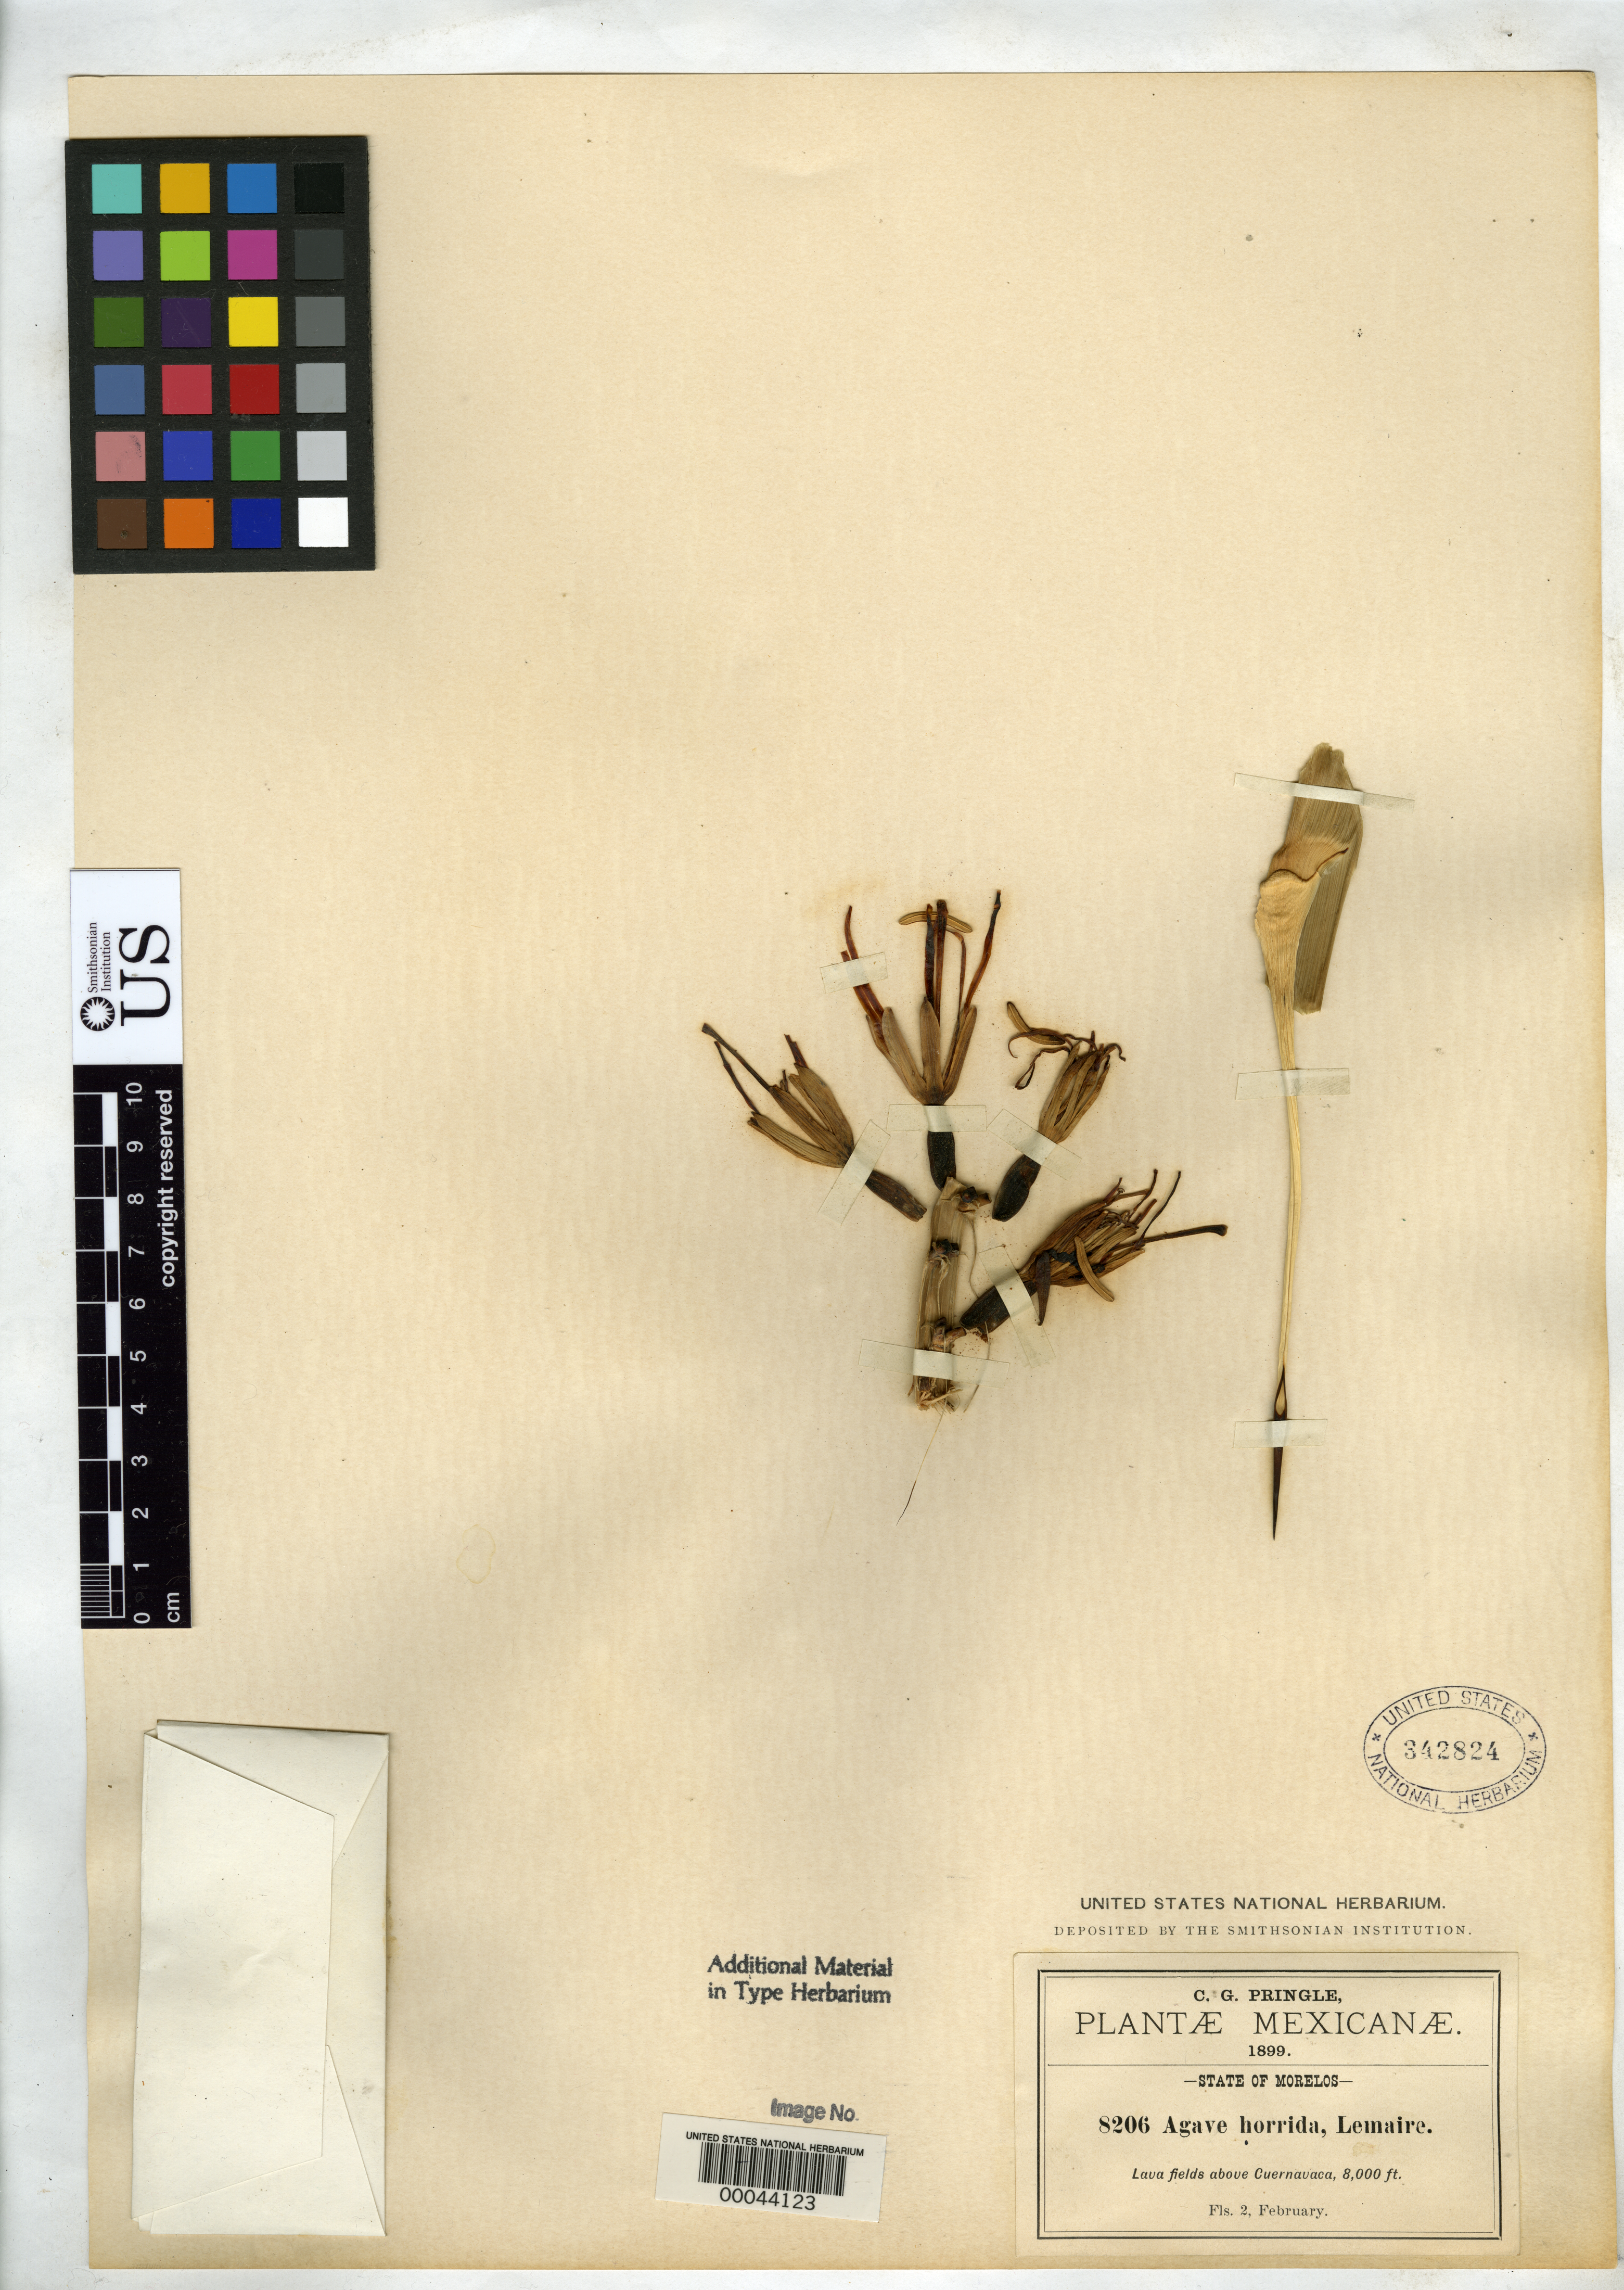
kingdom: Plantae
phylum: Tracheophyta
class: Liliopsida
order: Asparagales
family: Asparagaceae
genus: Agave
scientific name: Agave horrida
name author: Lem. ex Jacobi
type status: Isoneotype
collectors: C. G. Pringle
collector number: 8206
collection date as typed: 02 Feb 1899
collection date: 1899-02-02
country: Mexico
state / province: Morelos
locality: Above Cuernavaca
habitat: Lava fields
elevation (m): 2438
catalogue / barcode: US 342824